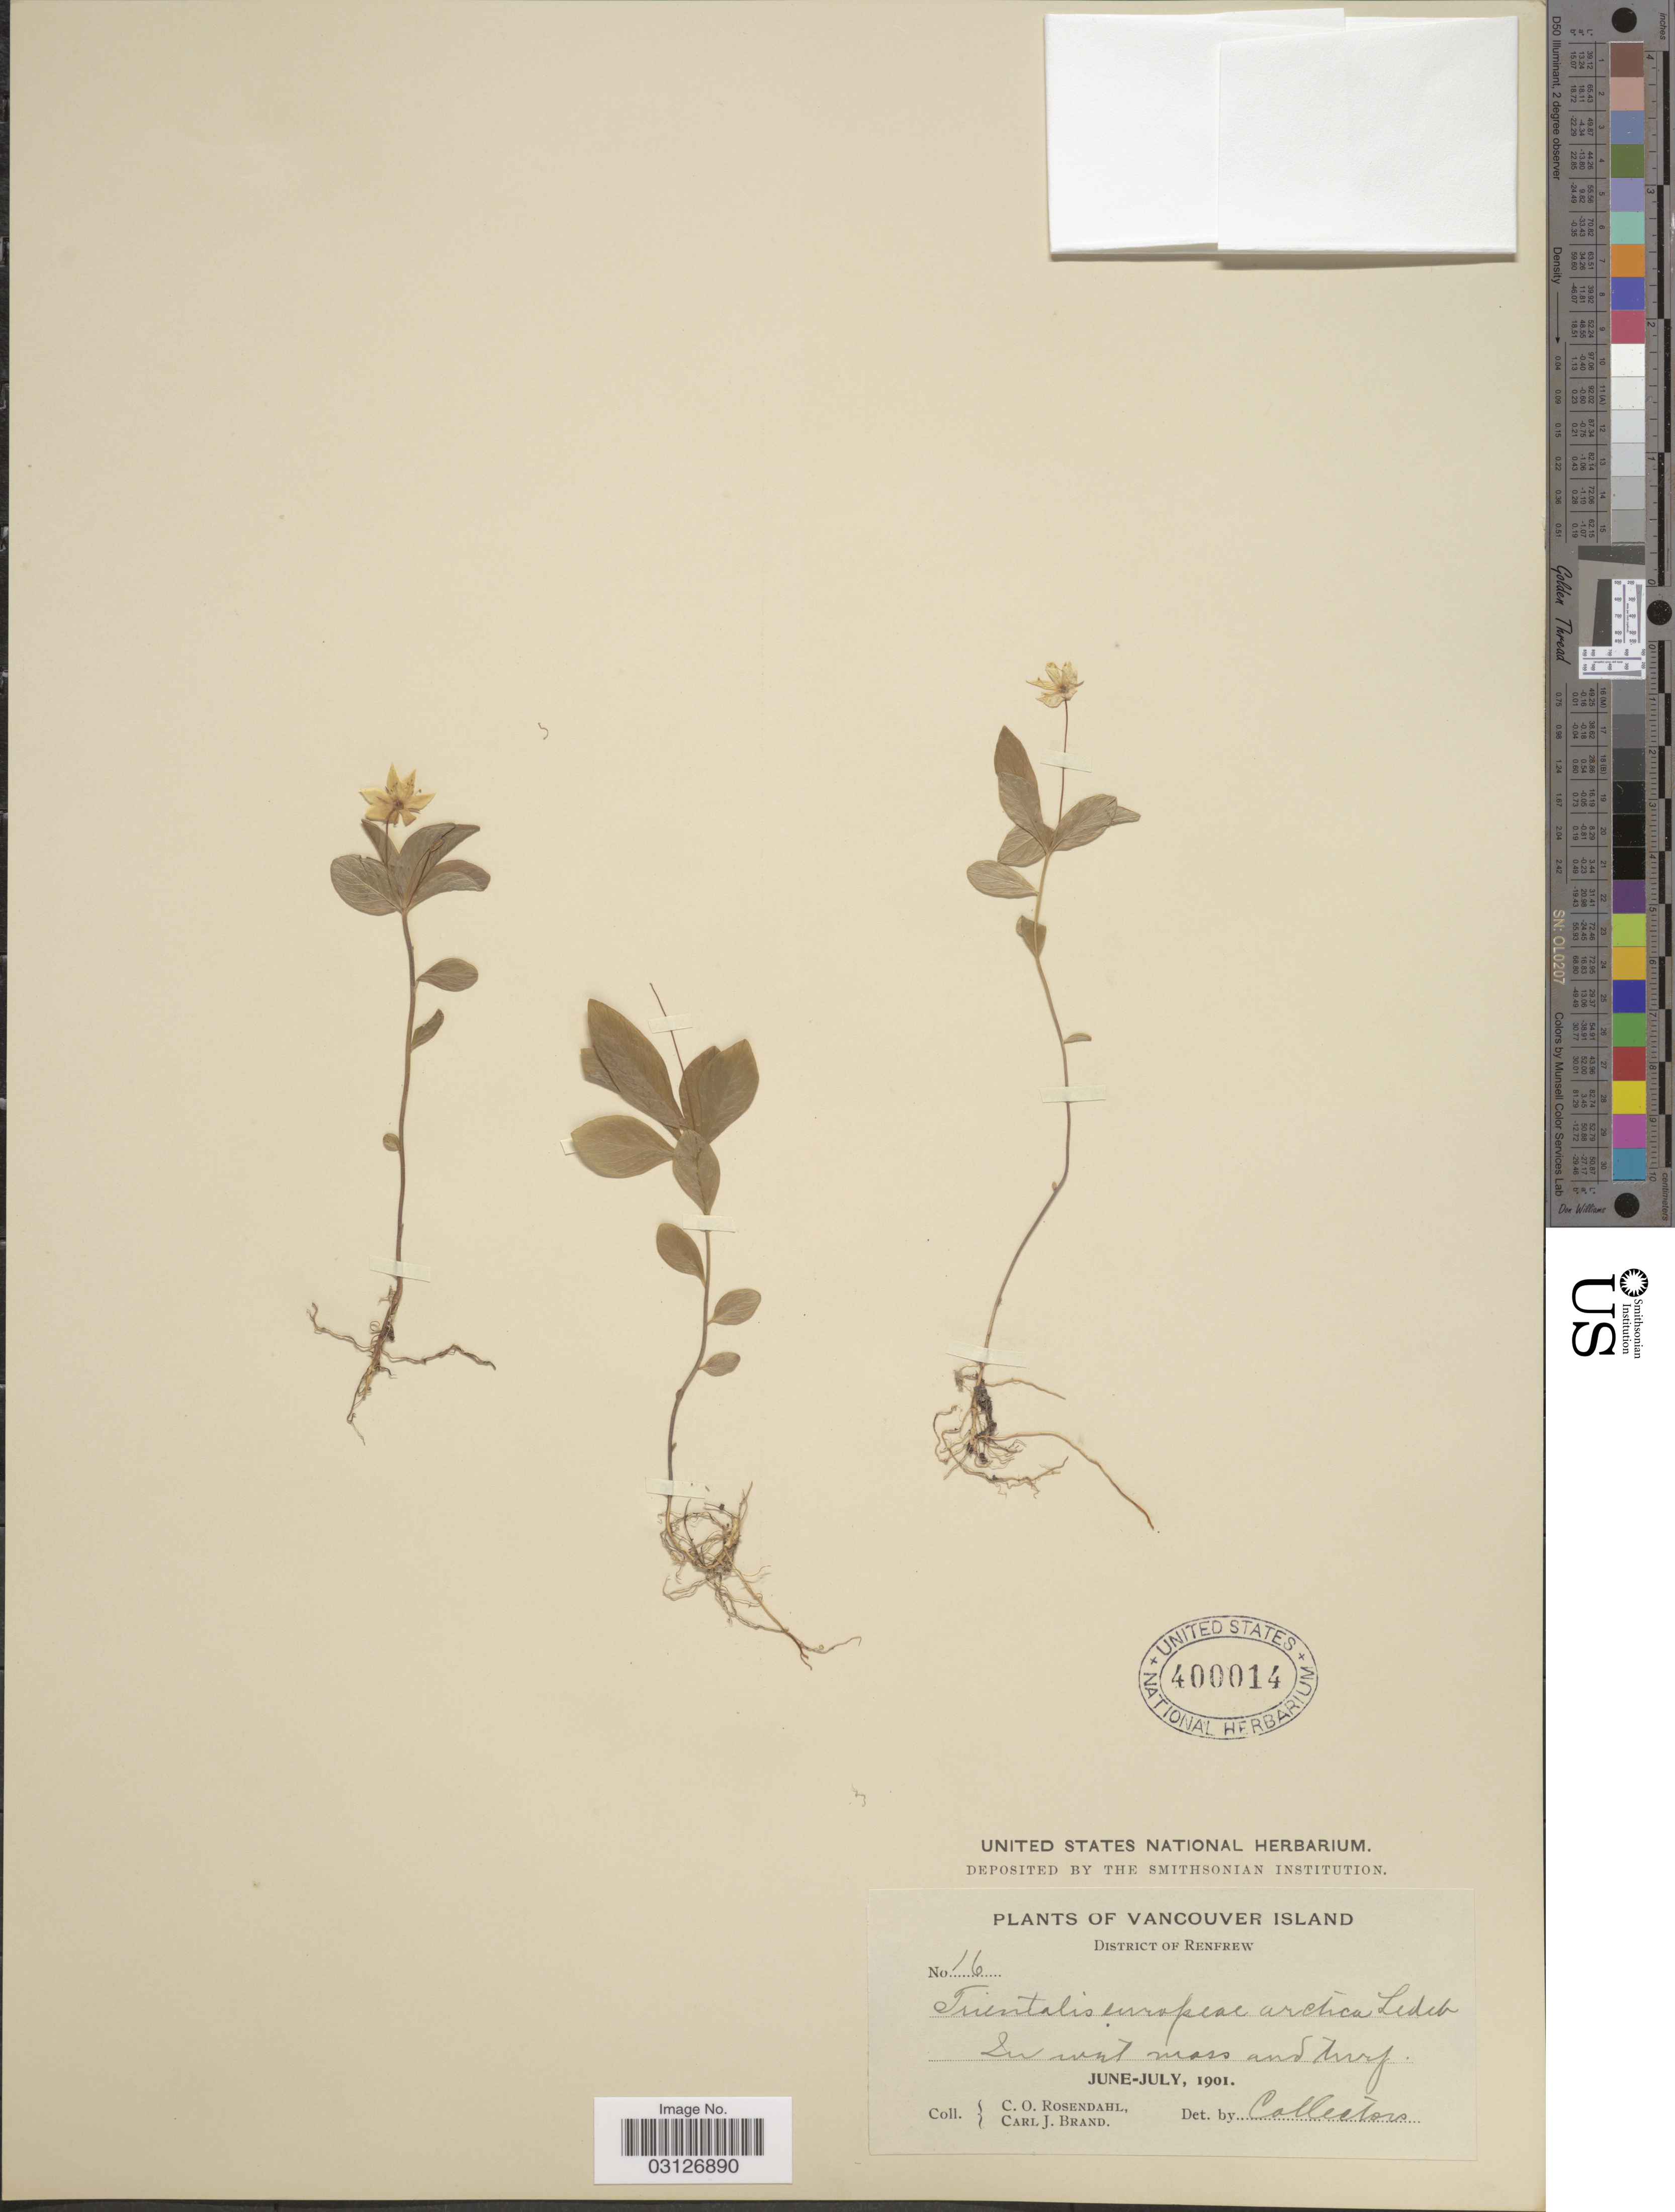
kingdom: Plantae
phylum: Tracheophyta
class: Magnoliopsida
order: Ericales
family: Primulaceae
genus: Trientalis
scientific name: Trientalis arctica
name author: Fisch. ex Hook.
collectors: C. O. Rosendahl & C. J. Brand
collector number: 16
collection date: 1901-06/1901-07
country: Canada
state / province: British Columbia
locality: Vancouver Island. District of Renfrew.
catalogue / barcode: US 400014